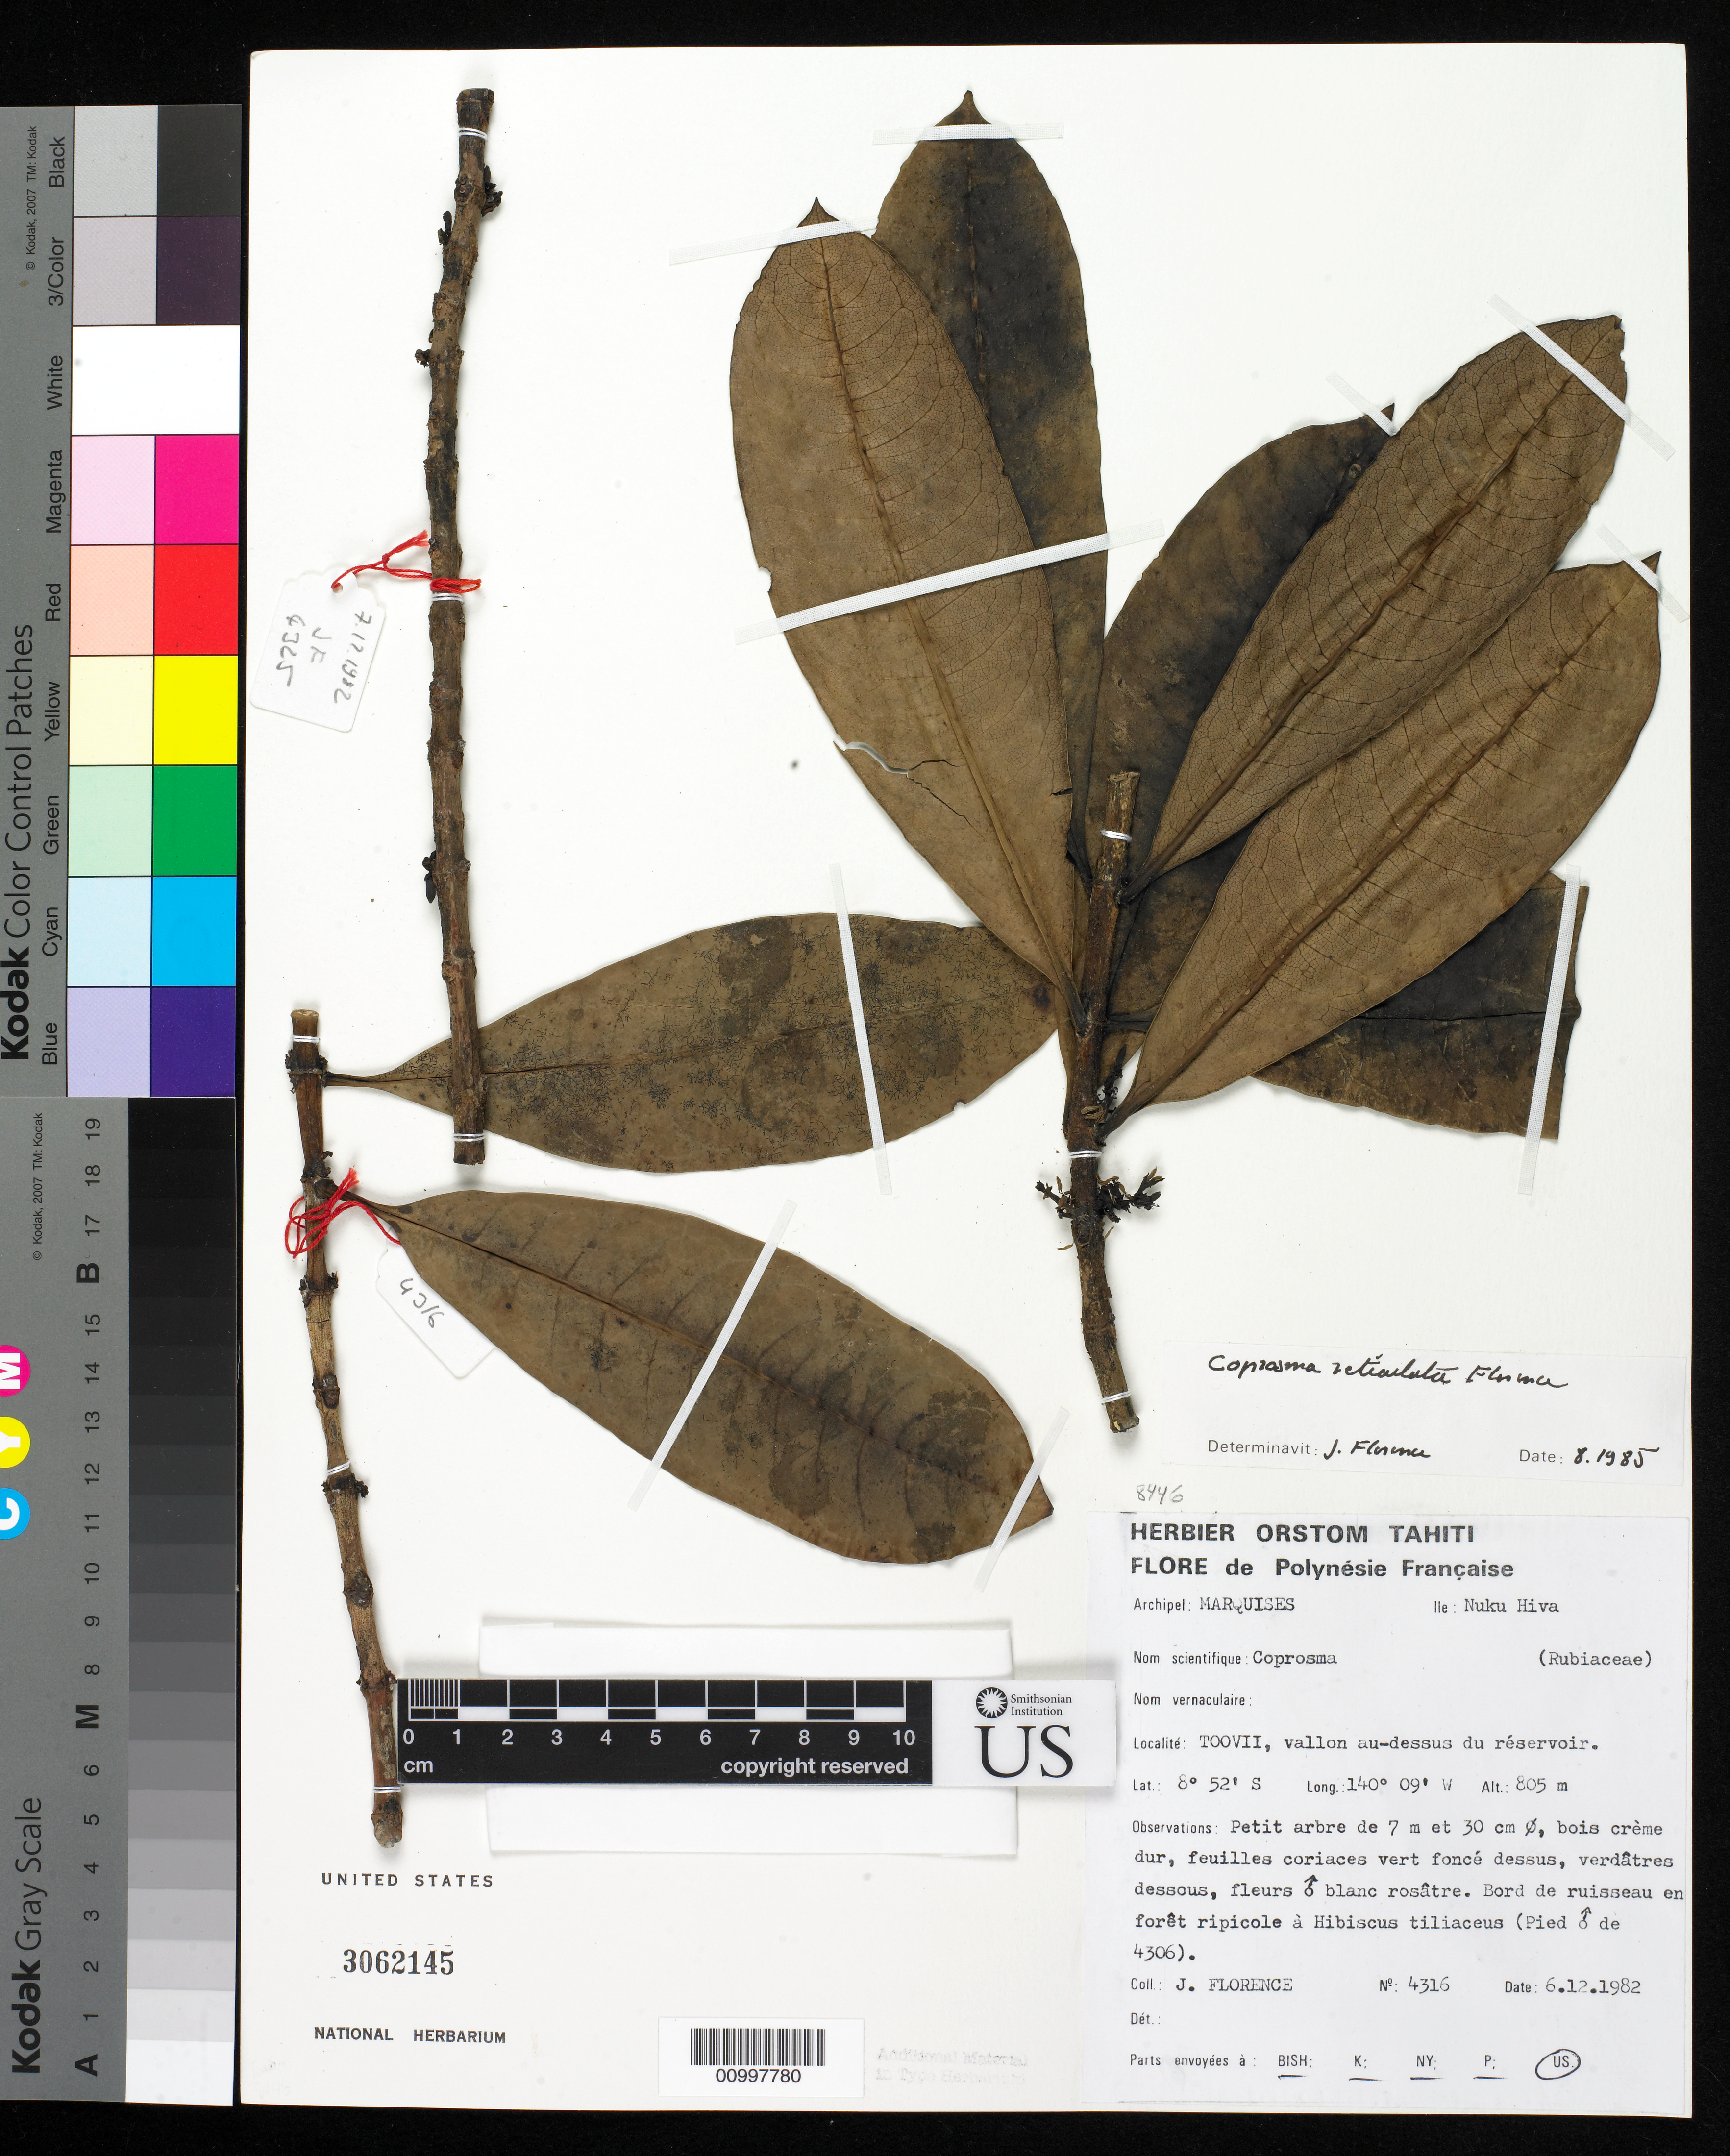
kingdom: Plantae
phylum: Tracheophyta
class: Magnoliopsida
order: Gentianales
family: Rubiaceae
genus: Coprosma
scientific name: Coprosma reticulata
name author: J. Florence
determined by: Florence, J.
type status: Isotype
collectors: J. Florence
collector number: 4316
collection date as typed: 06 Dec 1982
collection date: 1982-12-06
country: French Polynesia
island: Nuku Hiva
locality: Toovii, vallon au-dessus du réservoir.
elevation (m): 805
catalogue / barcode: US 3062145